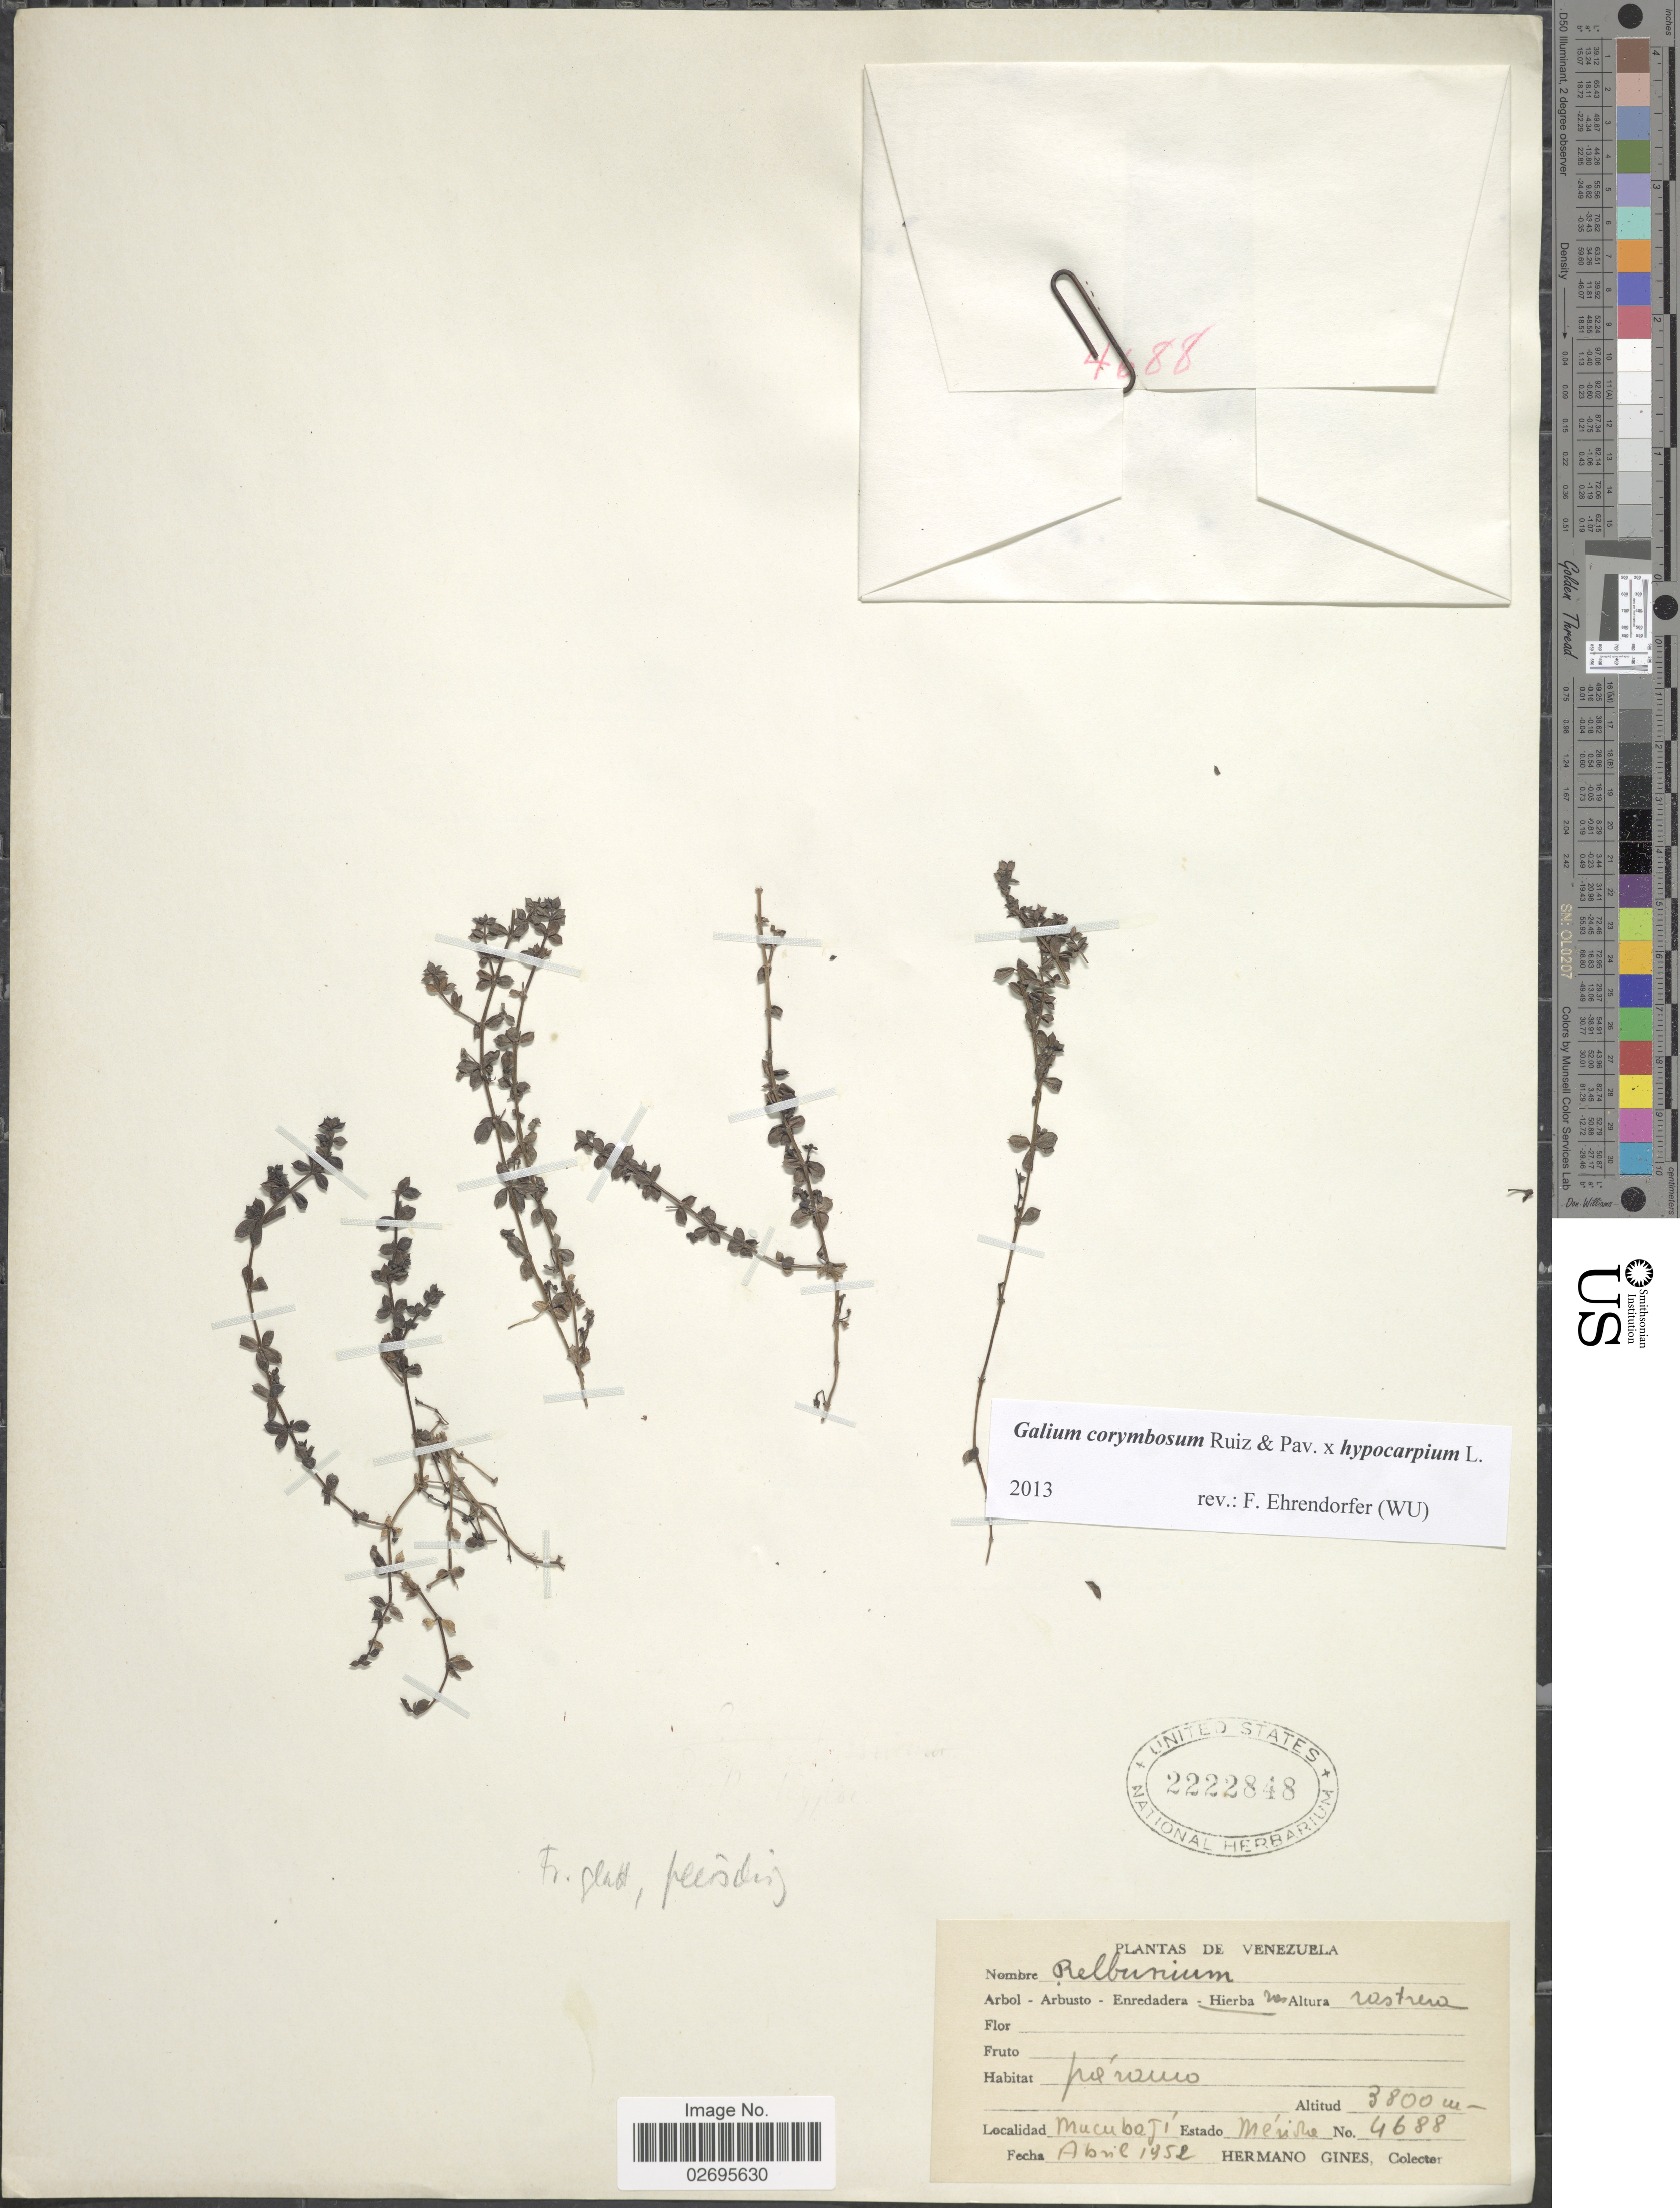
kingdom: Plantae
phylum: Tracheophyta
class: Magnoliopsida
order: Gentianales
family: Rubiaceae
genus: Galium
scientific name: Galium corymbosum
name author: Ruiz & Pav.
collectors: Bro. Gines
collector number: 4688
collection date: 1952-04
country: Venezuela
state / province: Mérida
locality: Mucubají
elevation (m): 3800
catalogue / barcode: US 2222848